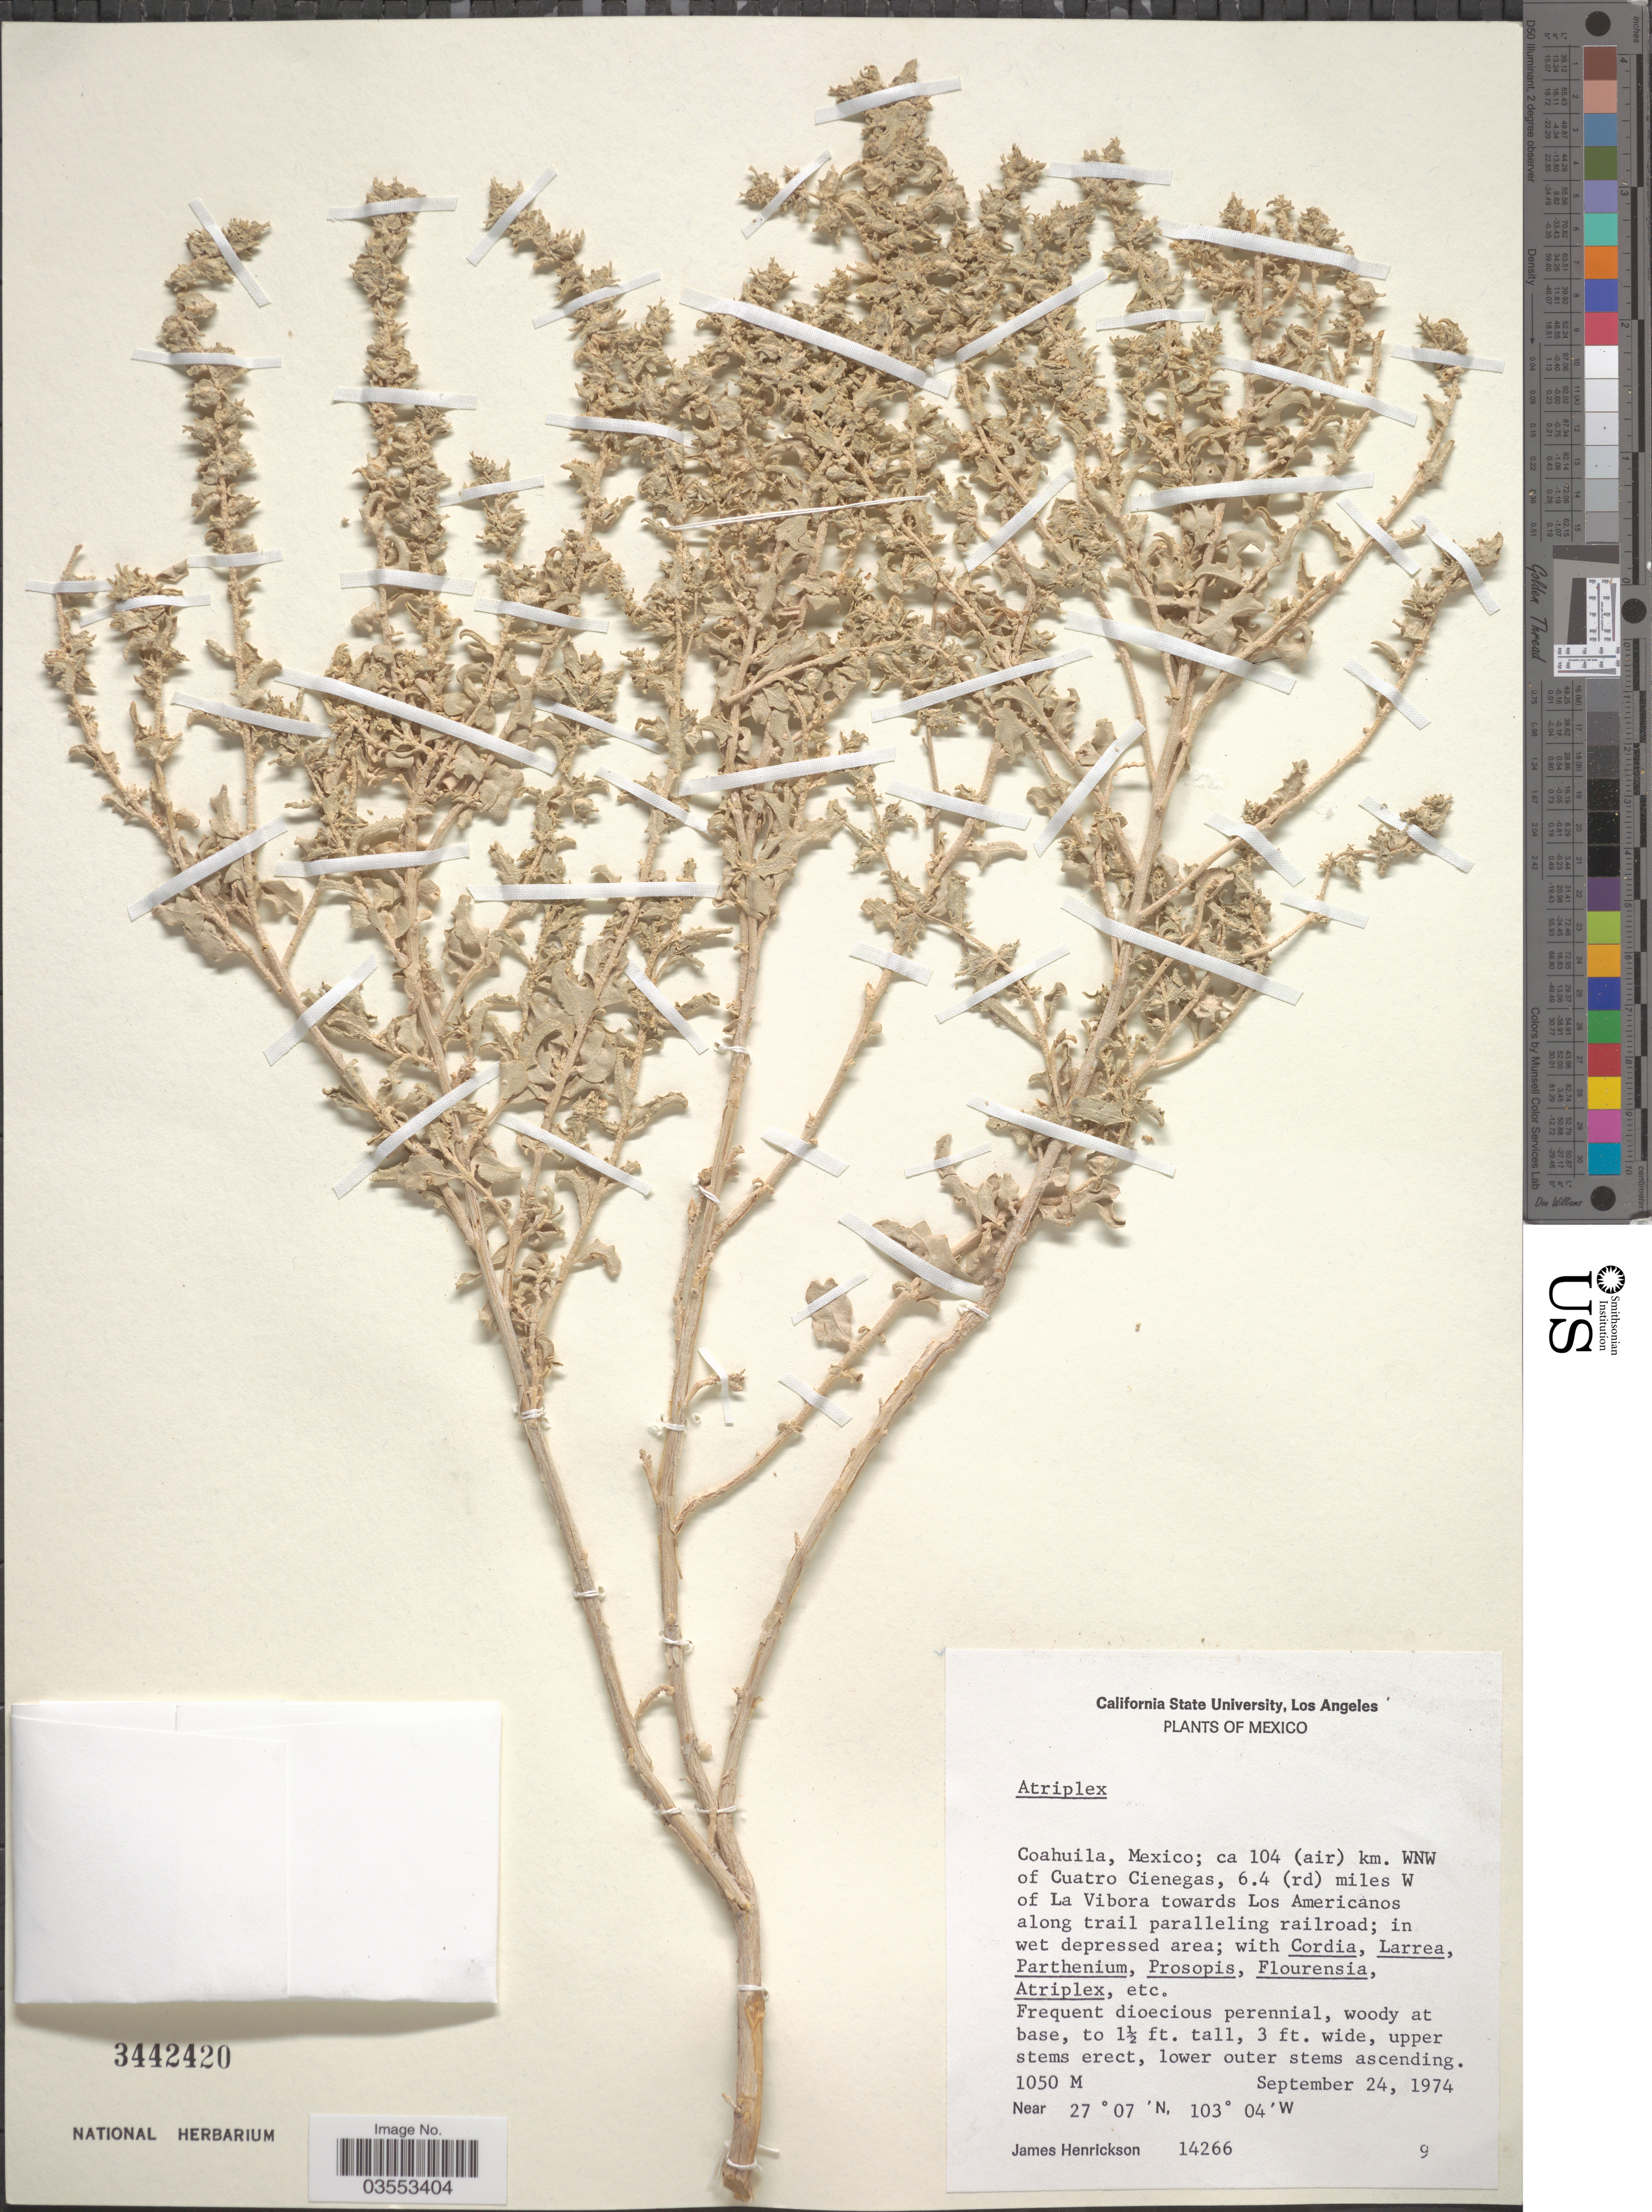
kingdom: Plantae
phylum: Tracheophyta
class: Magnoliopsida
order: Caryophyllales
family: Amaranthaceae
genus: Atriplex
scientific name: Atriplex sp.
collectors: J. Henrickson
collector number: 14266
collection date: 1974-09-24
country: Mexico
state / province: Coahuila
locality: Ca. 104 (air) km. WNW of Cuatro Cienegas, 6.4 (rd) miles W of La Vibora towards Los Americanos along trail paralleling railroad.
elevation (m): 1050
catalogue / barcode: US 3442420